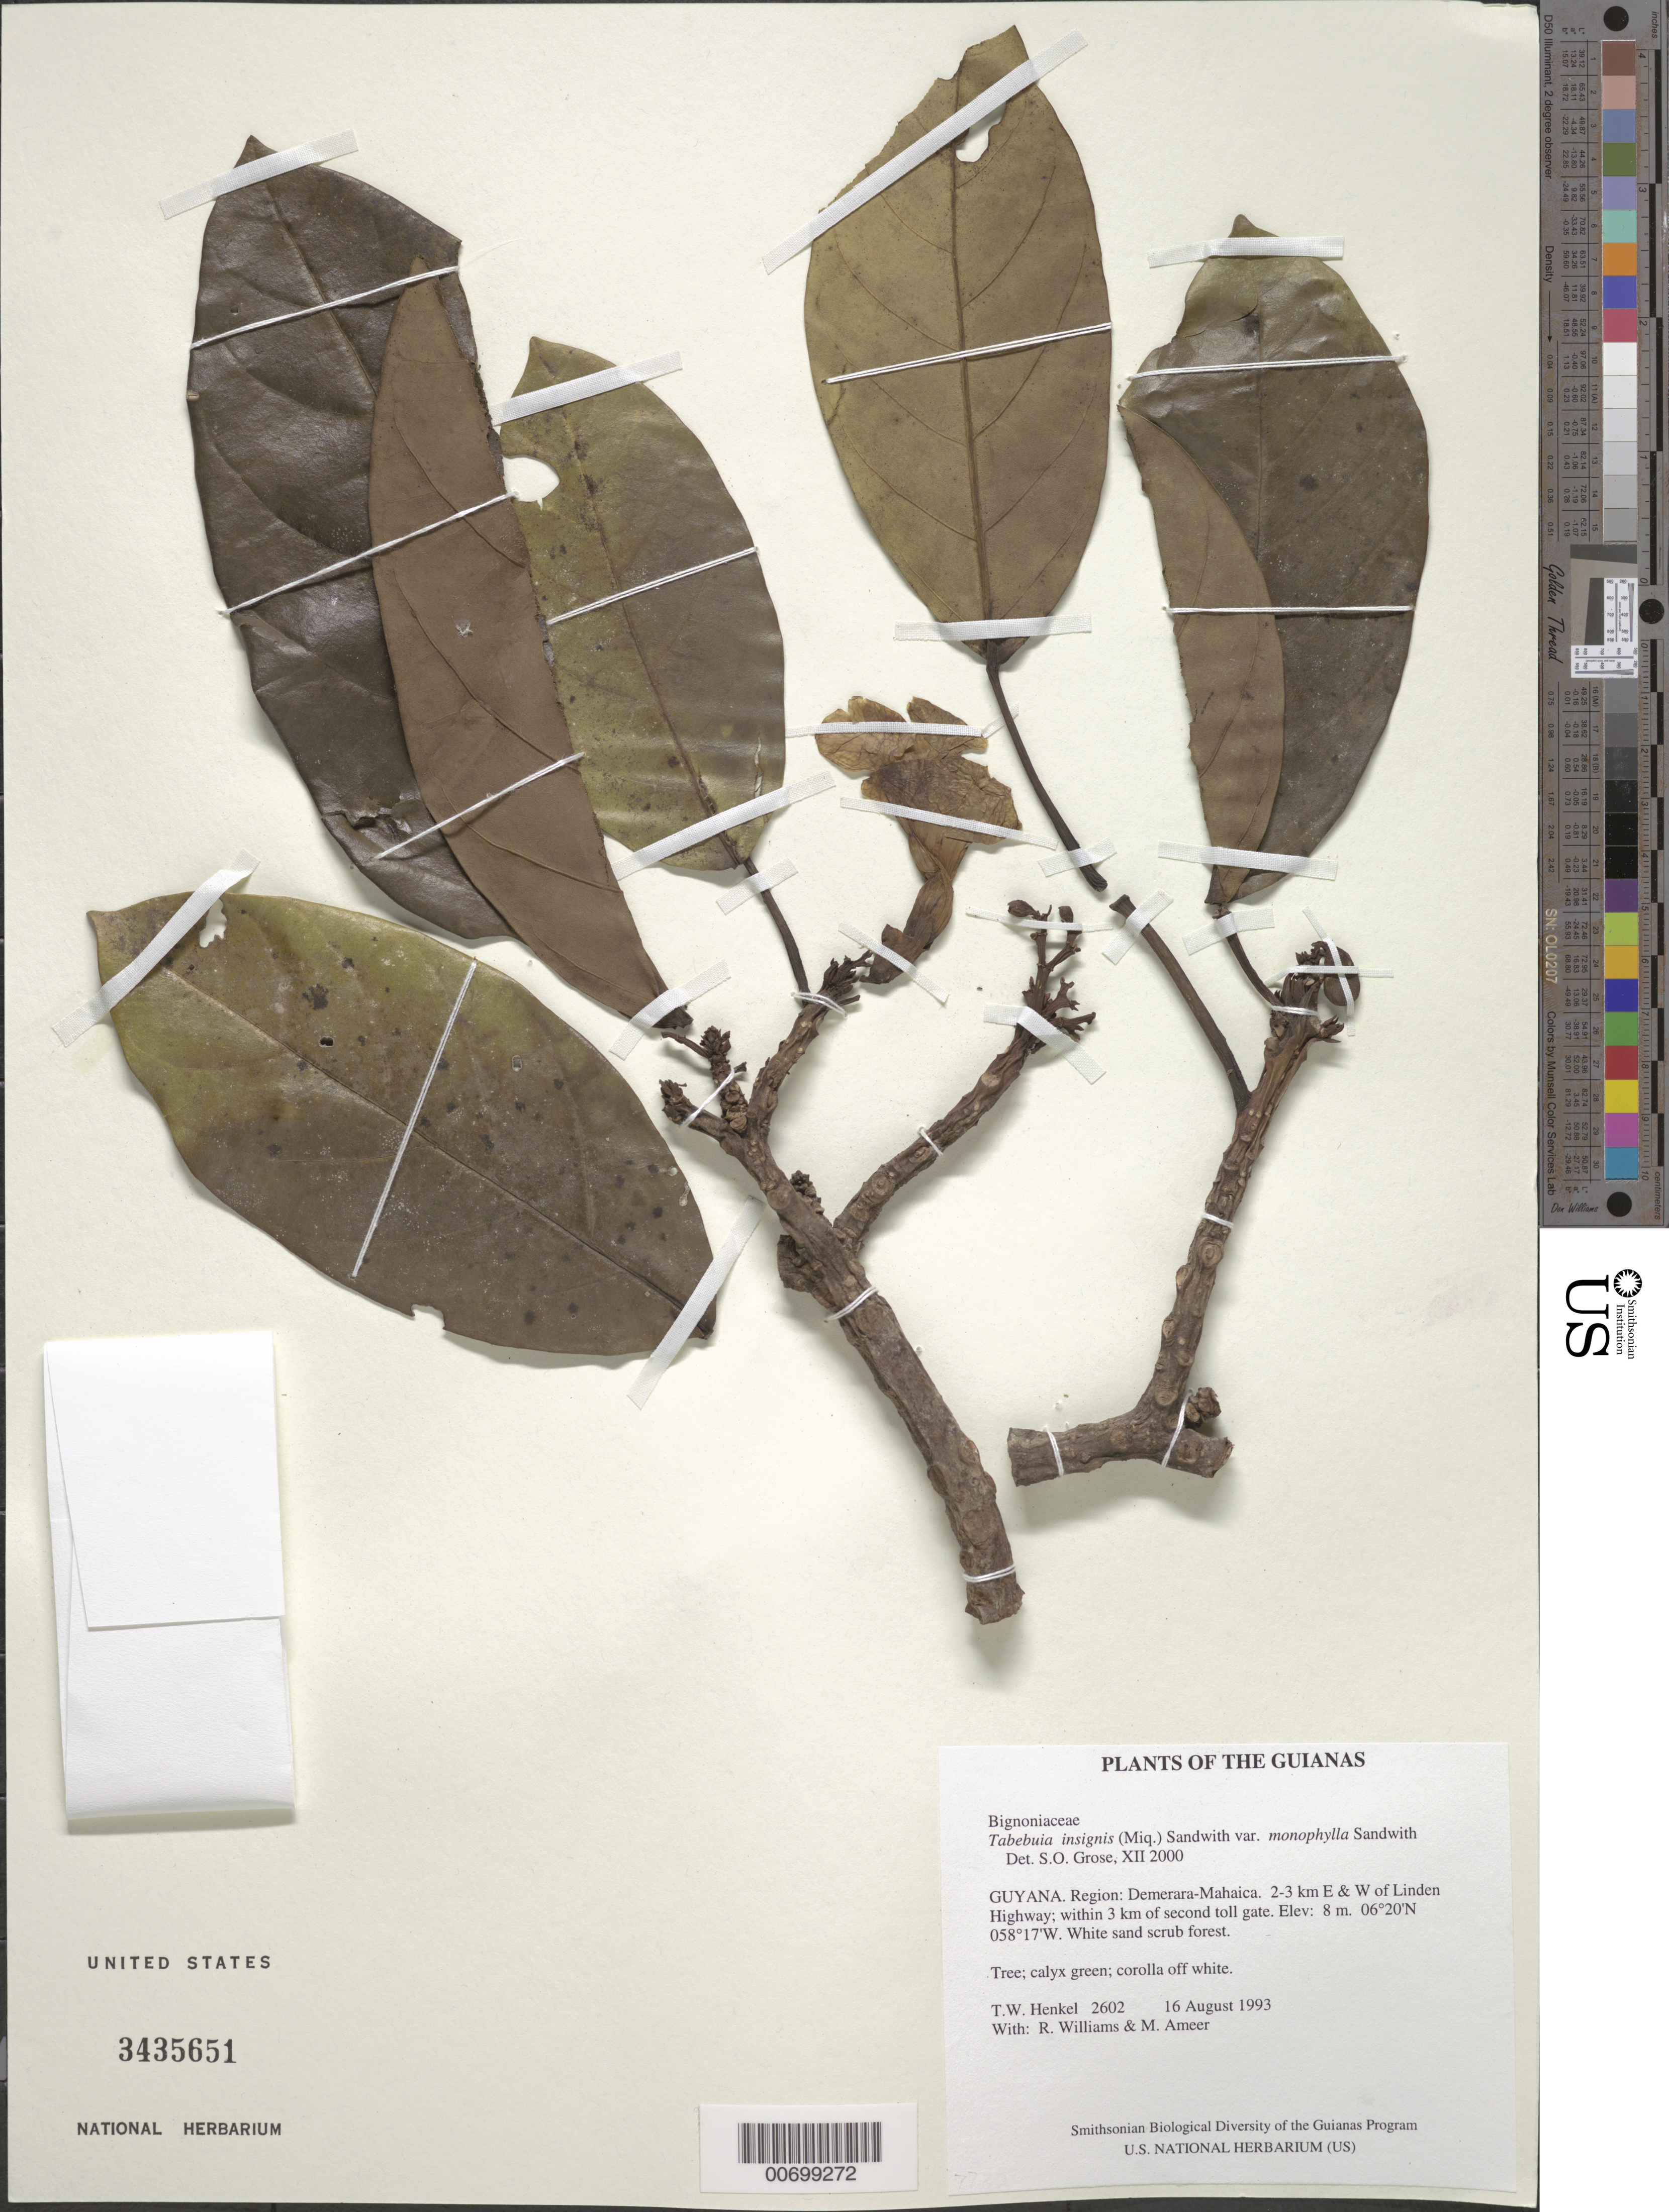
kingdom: Plantae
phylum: Tracheophyta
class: Magnoliopsida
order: Lamiales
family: Bignoniaceae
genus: Tabebuia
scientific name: Tabebuia insignis var. monophylla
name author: Sandwith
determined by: Grose, S. O.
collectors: T. Henkel, R. Williams & M. Ameer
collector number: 2602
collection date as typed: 16 August 1993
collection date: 1993-08-16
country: Guyana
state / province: Demerara-Mahaica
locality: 2-3 km E & W of Linden Highway; within 3 km of second toll gate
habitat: White sand scrub forest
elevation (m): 8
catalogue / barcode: US 3435651